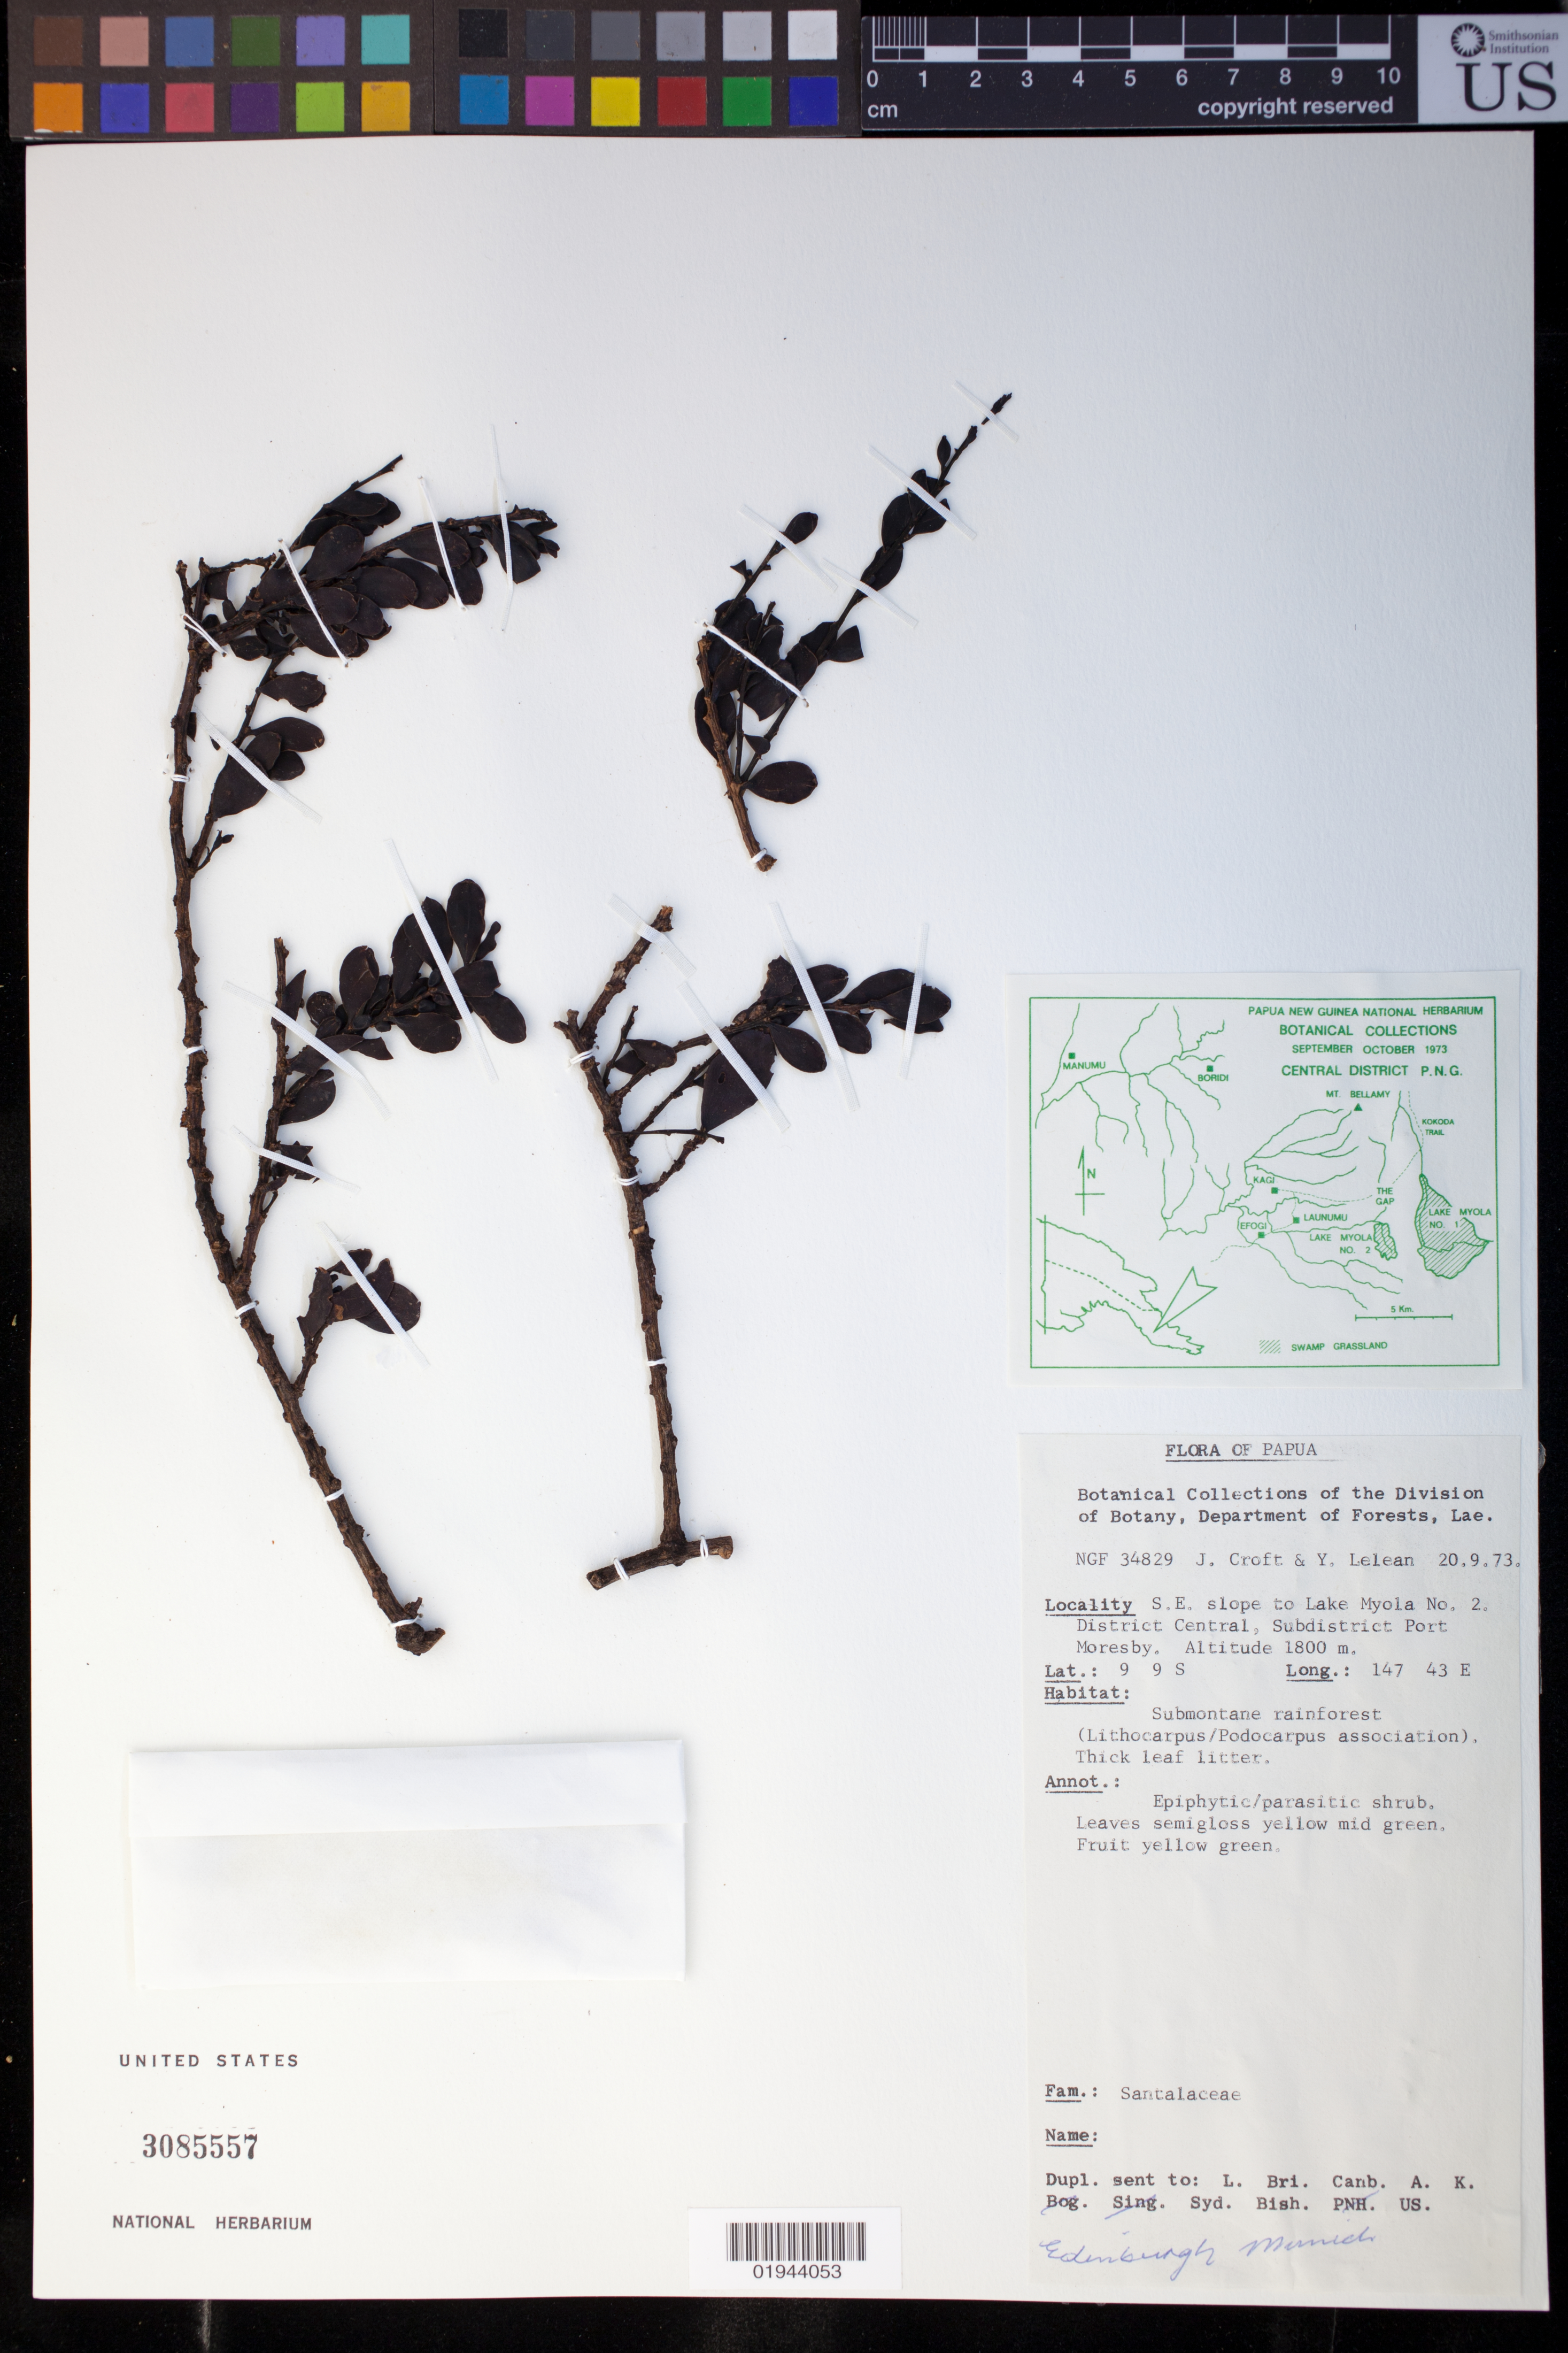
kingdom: Plantae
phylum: Tracheophyta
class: Magnoliopsida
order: Santalales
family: Santalaceae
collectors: J. Croft & Y. Lelean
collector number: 34829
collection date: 1973-09-20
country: Papua New Guinea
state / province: Central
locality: S.E. slope to Lake Myola No. 2. District Central, Subdistrict Port Moresby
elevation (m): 1800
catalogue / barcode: US 3085557